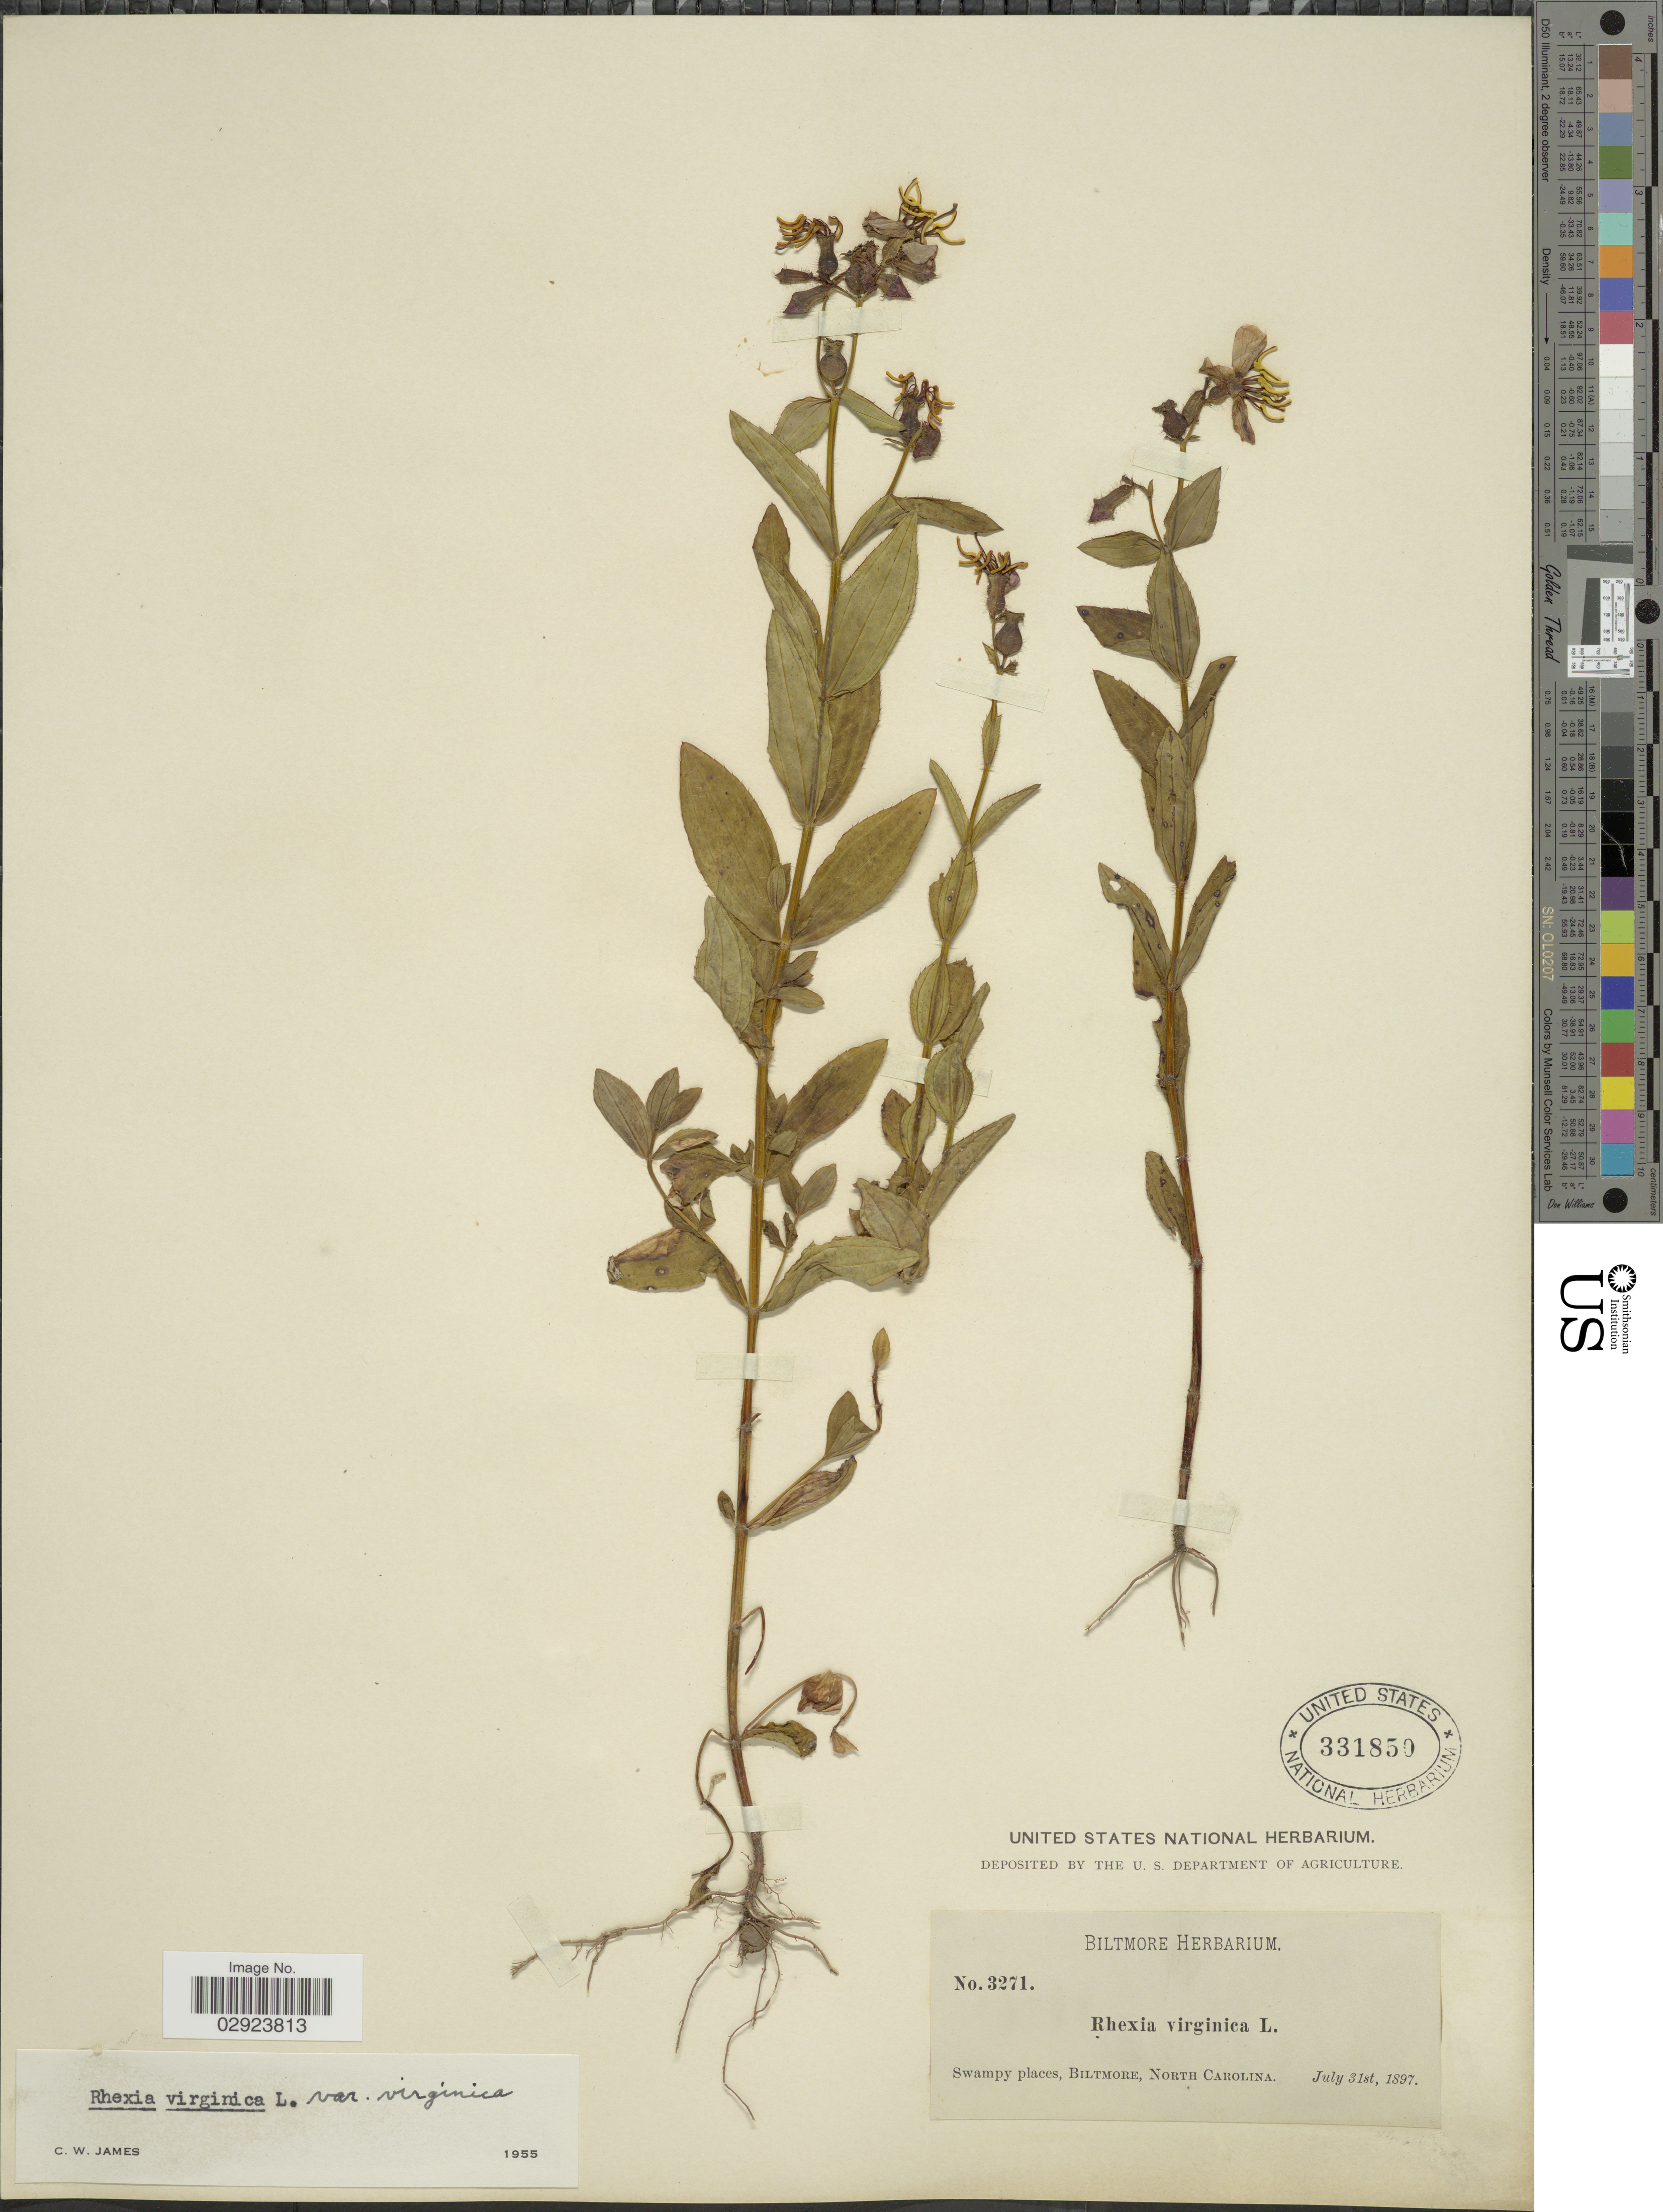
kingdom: Plantae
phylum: Tracheophyta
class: Magnoliopsida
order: Myrtales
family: Melastomataceae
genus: Rhexia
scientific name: Rhexia virginica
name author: L.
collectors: ex herb. Biltmore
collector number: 3271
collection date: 1897-07-31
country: United States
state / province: North Carolina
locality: Biltmore.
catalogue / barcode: US 331850